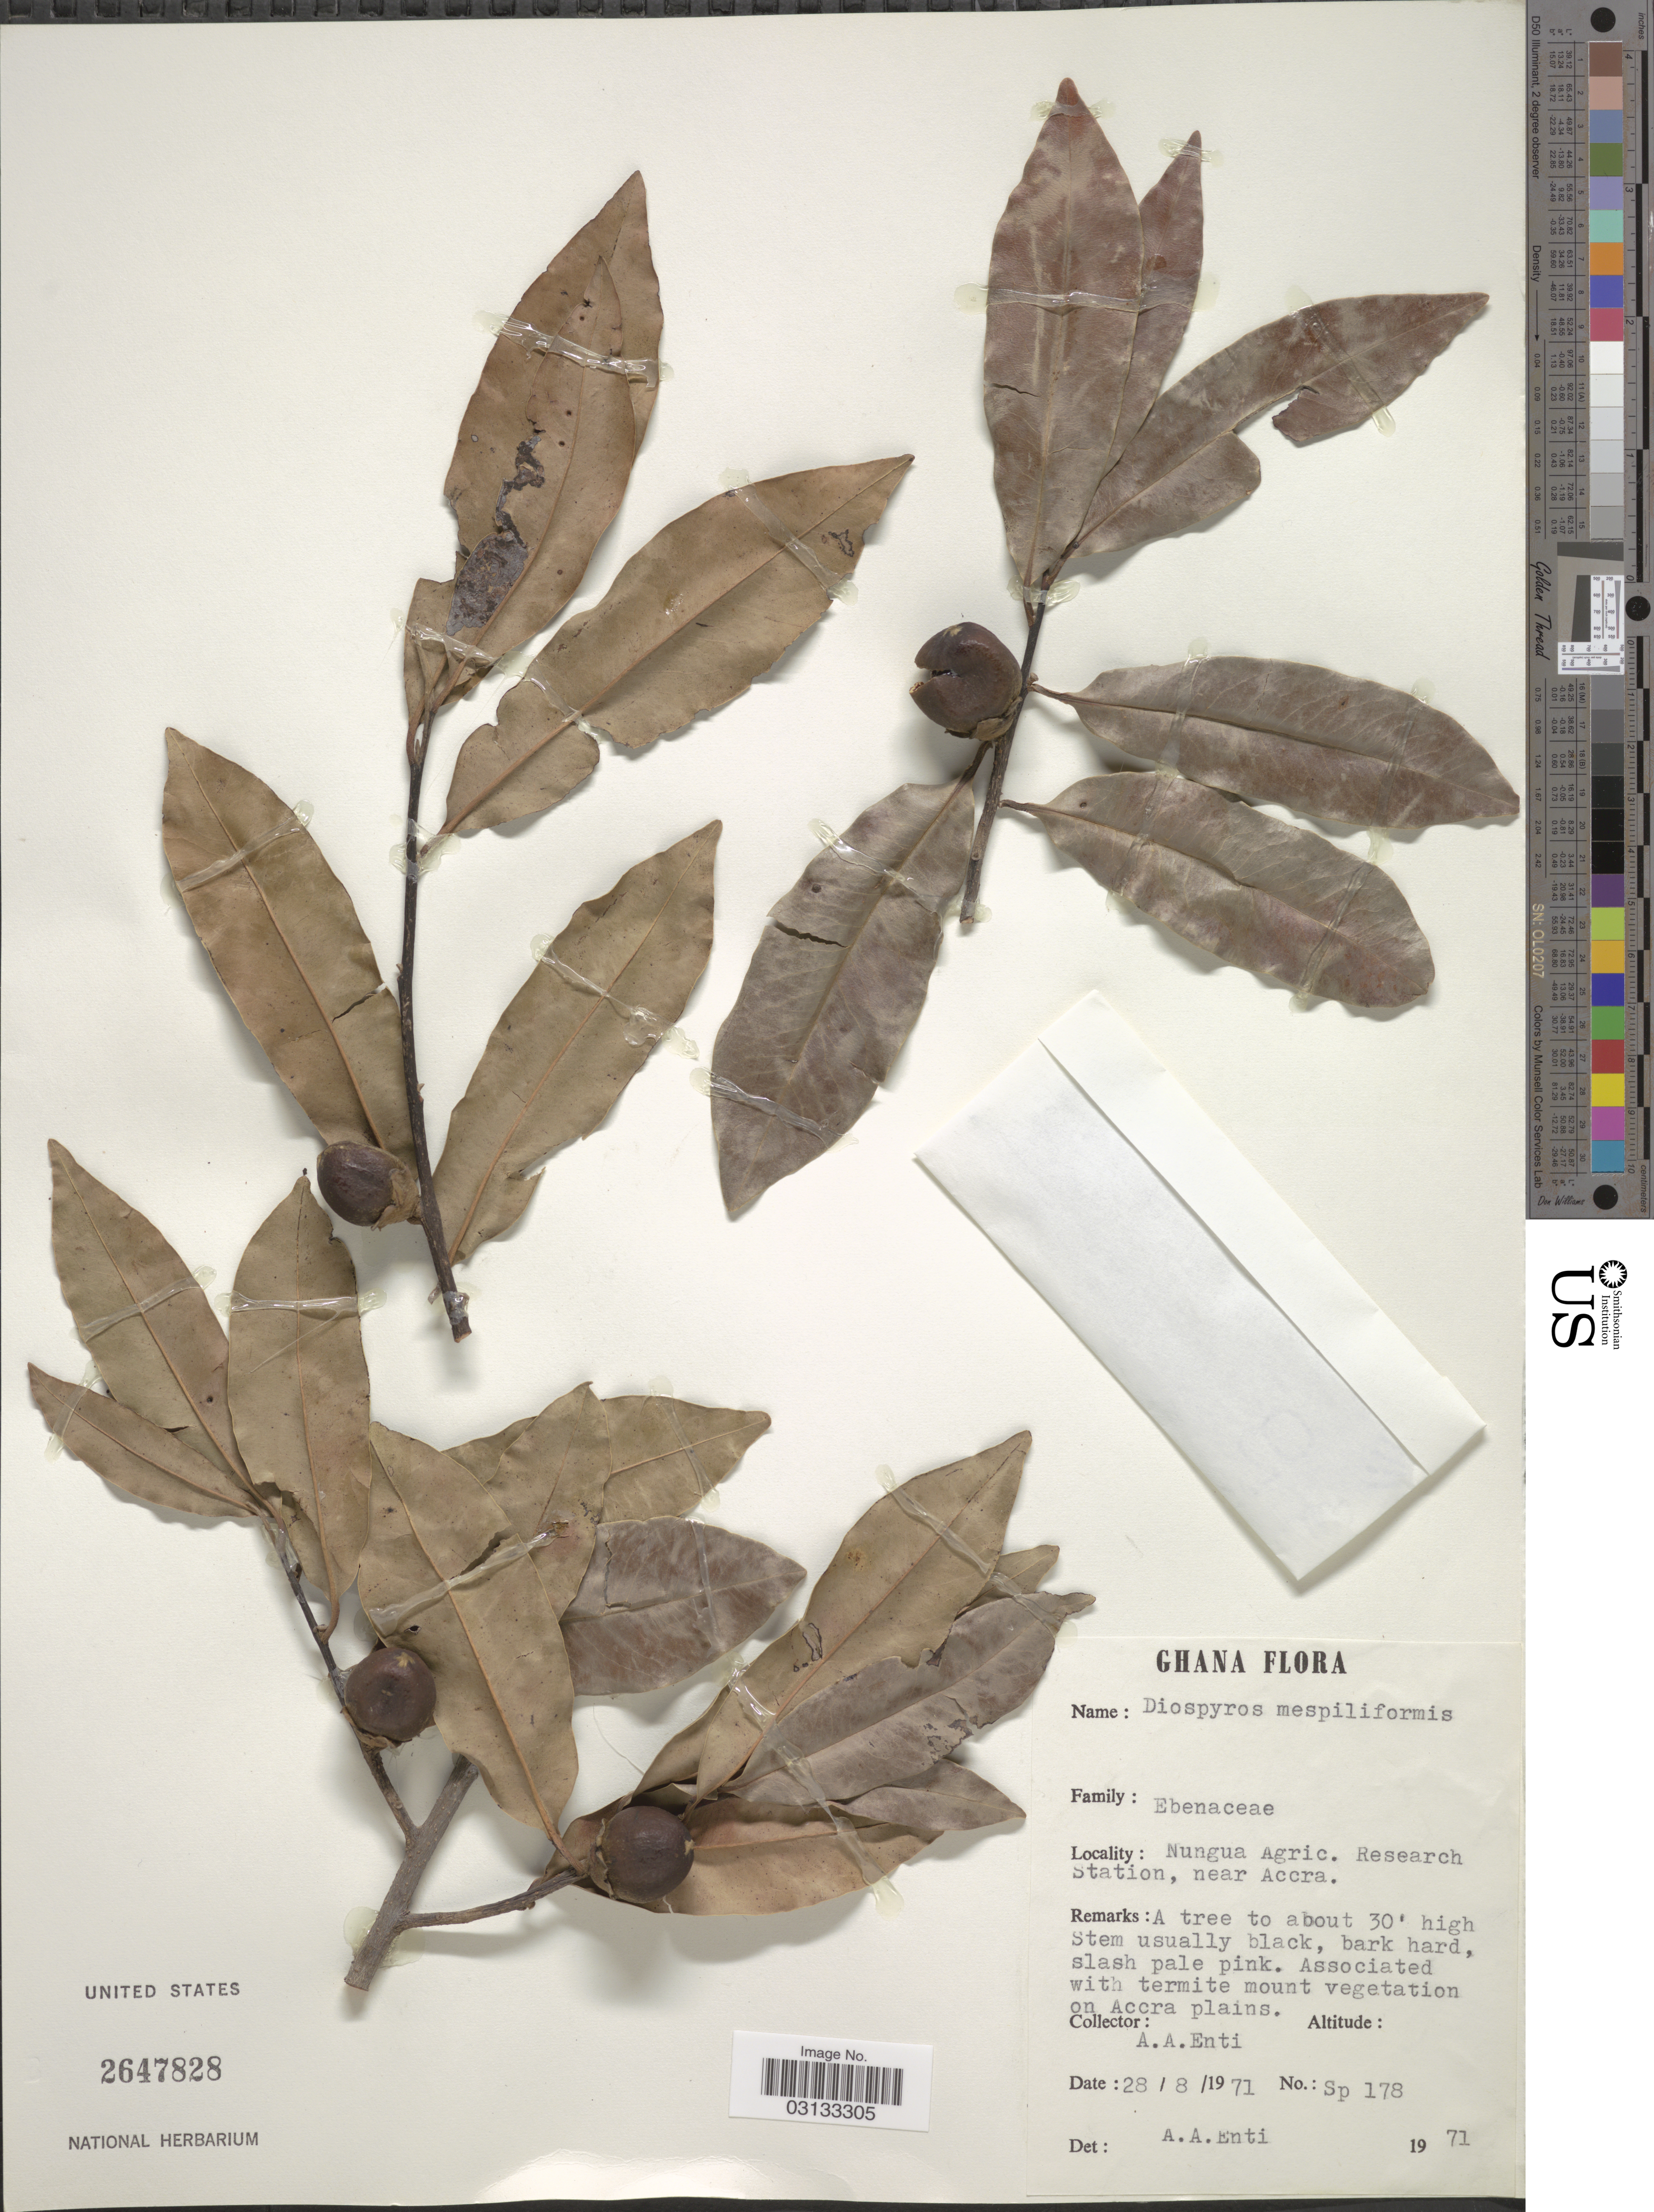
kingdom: Plantae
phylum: Tracheophyta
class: Magnoliopsida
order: Ericales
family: Ebenaceae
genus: Diospyros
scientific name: Diospyros mespiliformis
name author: Hochst. ex A. DC.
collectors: A. Enti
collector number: Sp178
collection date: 1971-08-28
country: Ghana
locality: Nungua Agric. Research Station, near Accra.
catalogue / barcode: US 2647828